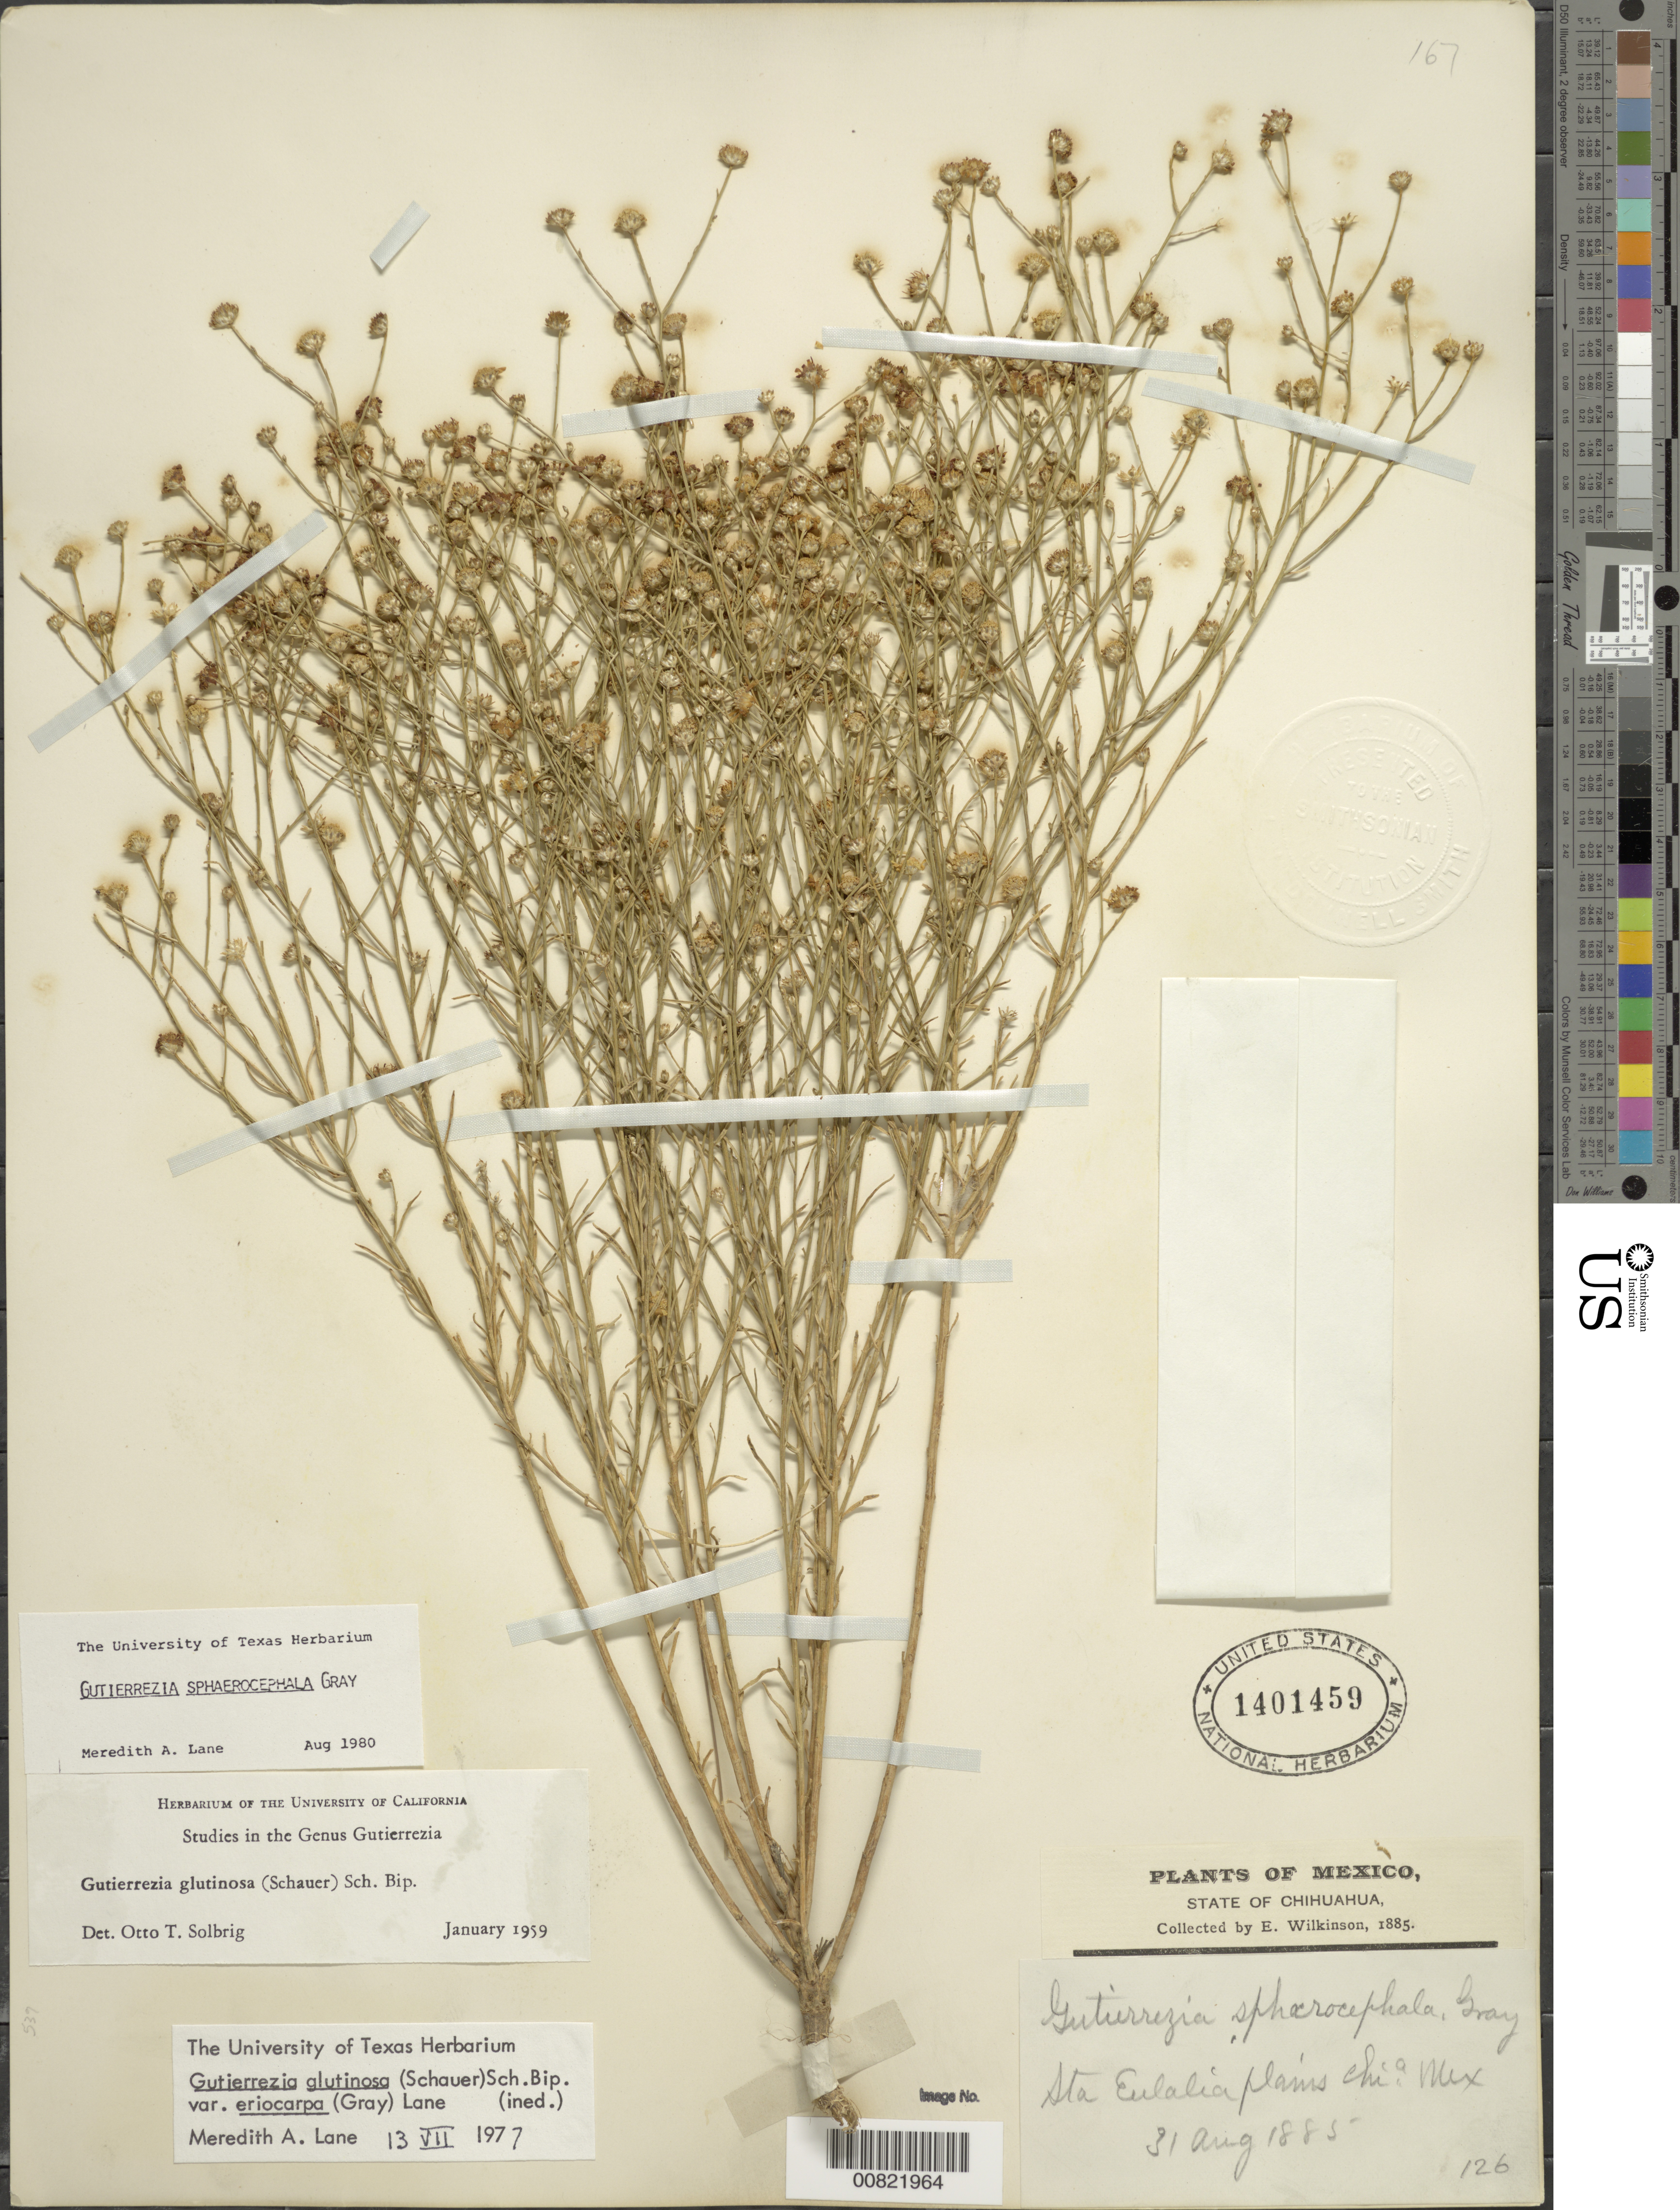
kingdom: Plantae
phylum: Tracheophyta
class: Magnoliopsida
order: Asterales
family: Asteraceae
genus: Gutierrezia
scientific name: Gutierrezia sphaerocephala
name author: A. Gray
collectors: E. Wilkinson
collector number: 126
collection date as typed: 31 Aug 1885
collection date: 1885-08-31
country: Mexico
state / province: Chihuahua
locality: Sta. Eulalia plains, Chihuahua.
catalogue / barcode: US 1401459